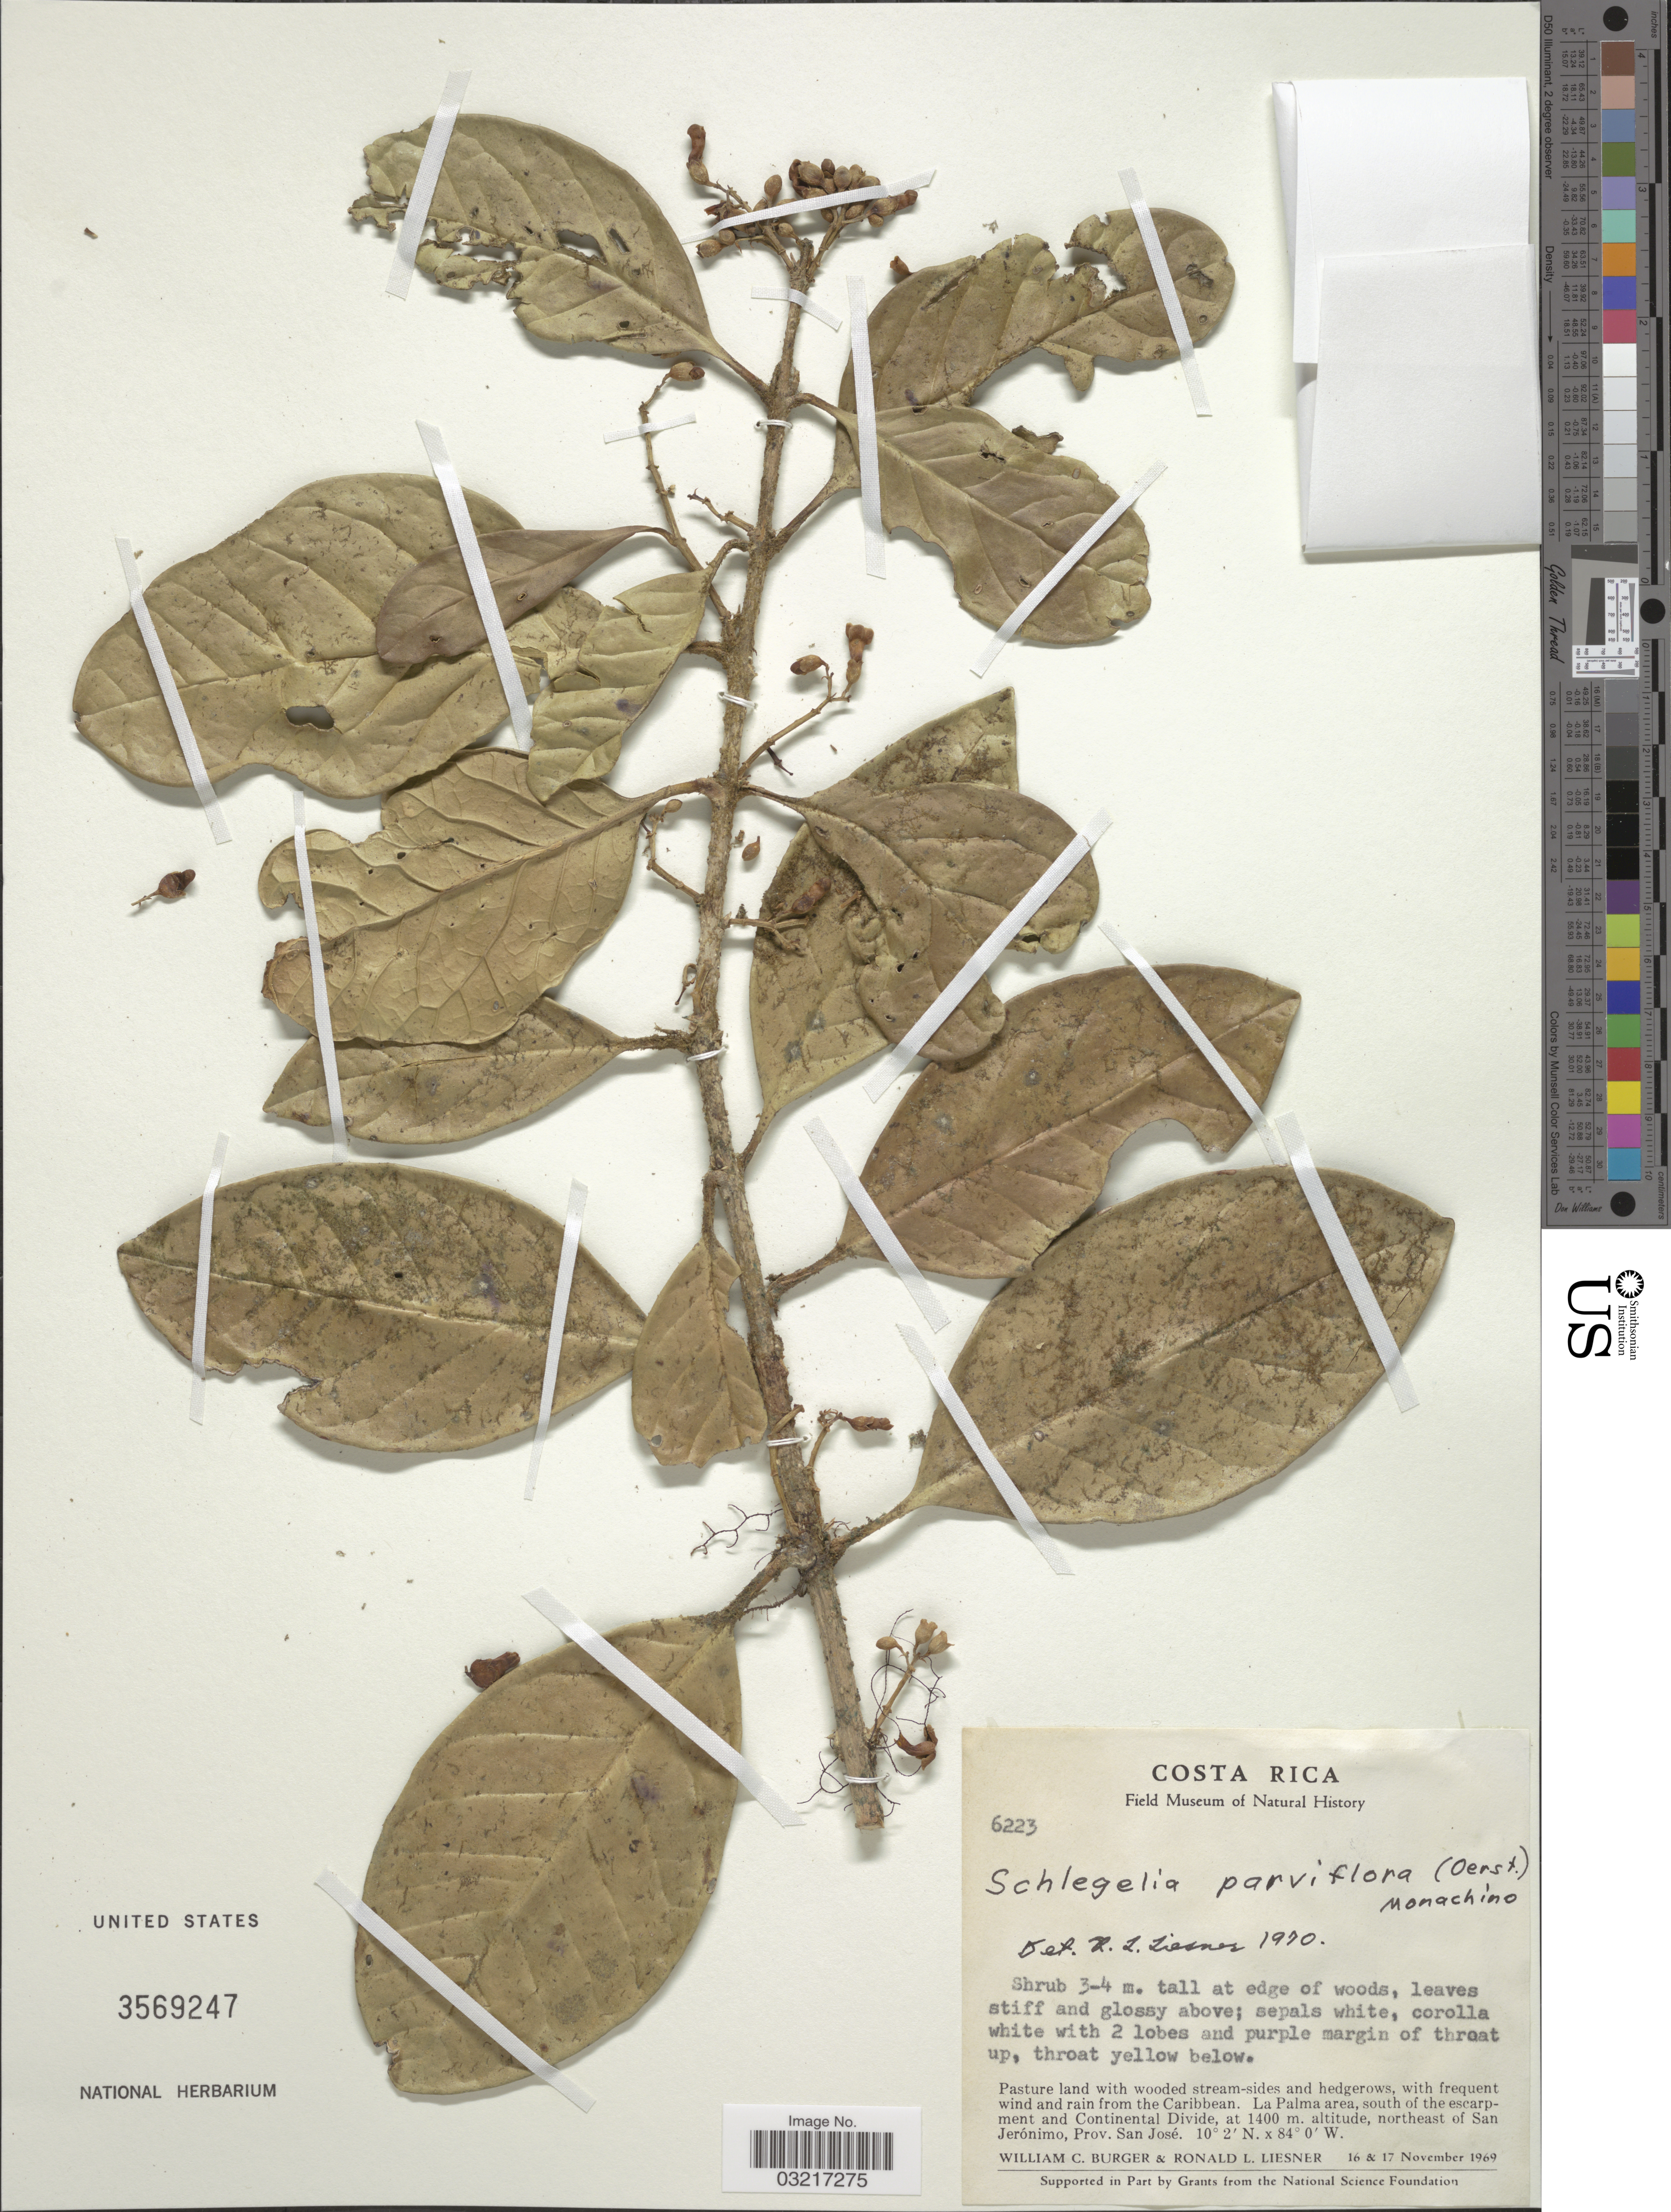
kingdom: Plantae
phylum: Tracheophyta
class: Magnoliopsida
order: Lamiales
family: Schlegeliaceae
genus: Schlegelia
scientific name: Schlegelia parviflora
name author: (Oerst.) Monach.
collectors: W. Burger & R. L. Liesner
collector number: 6223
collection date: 1969-11-16/1969-11-17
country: Costa Rica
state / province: San José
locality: La Palma area, south of the escarpment and Continental Divide, northeast of San Jerónimo.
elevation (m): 1400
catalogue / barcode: US 3569247